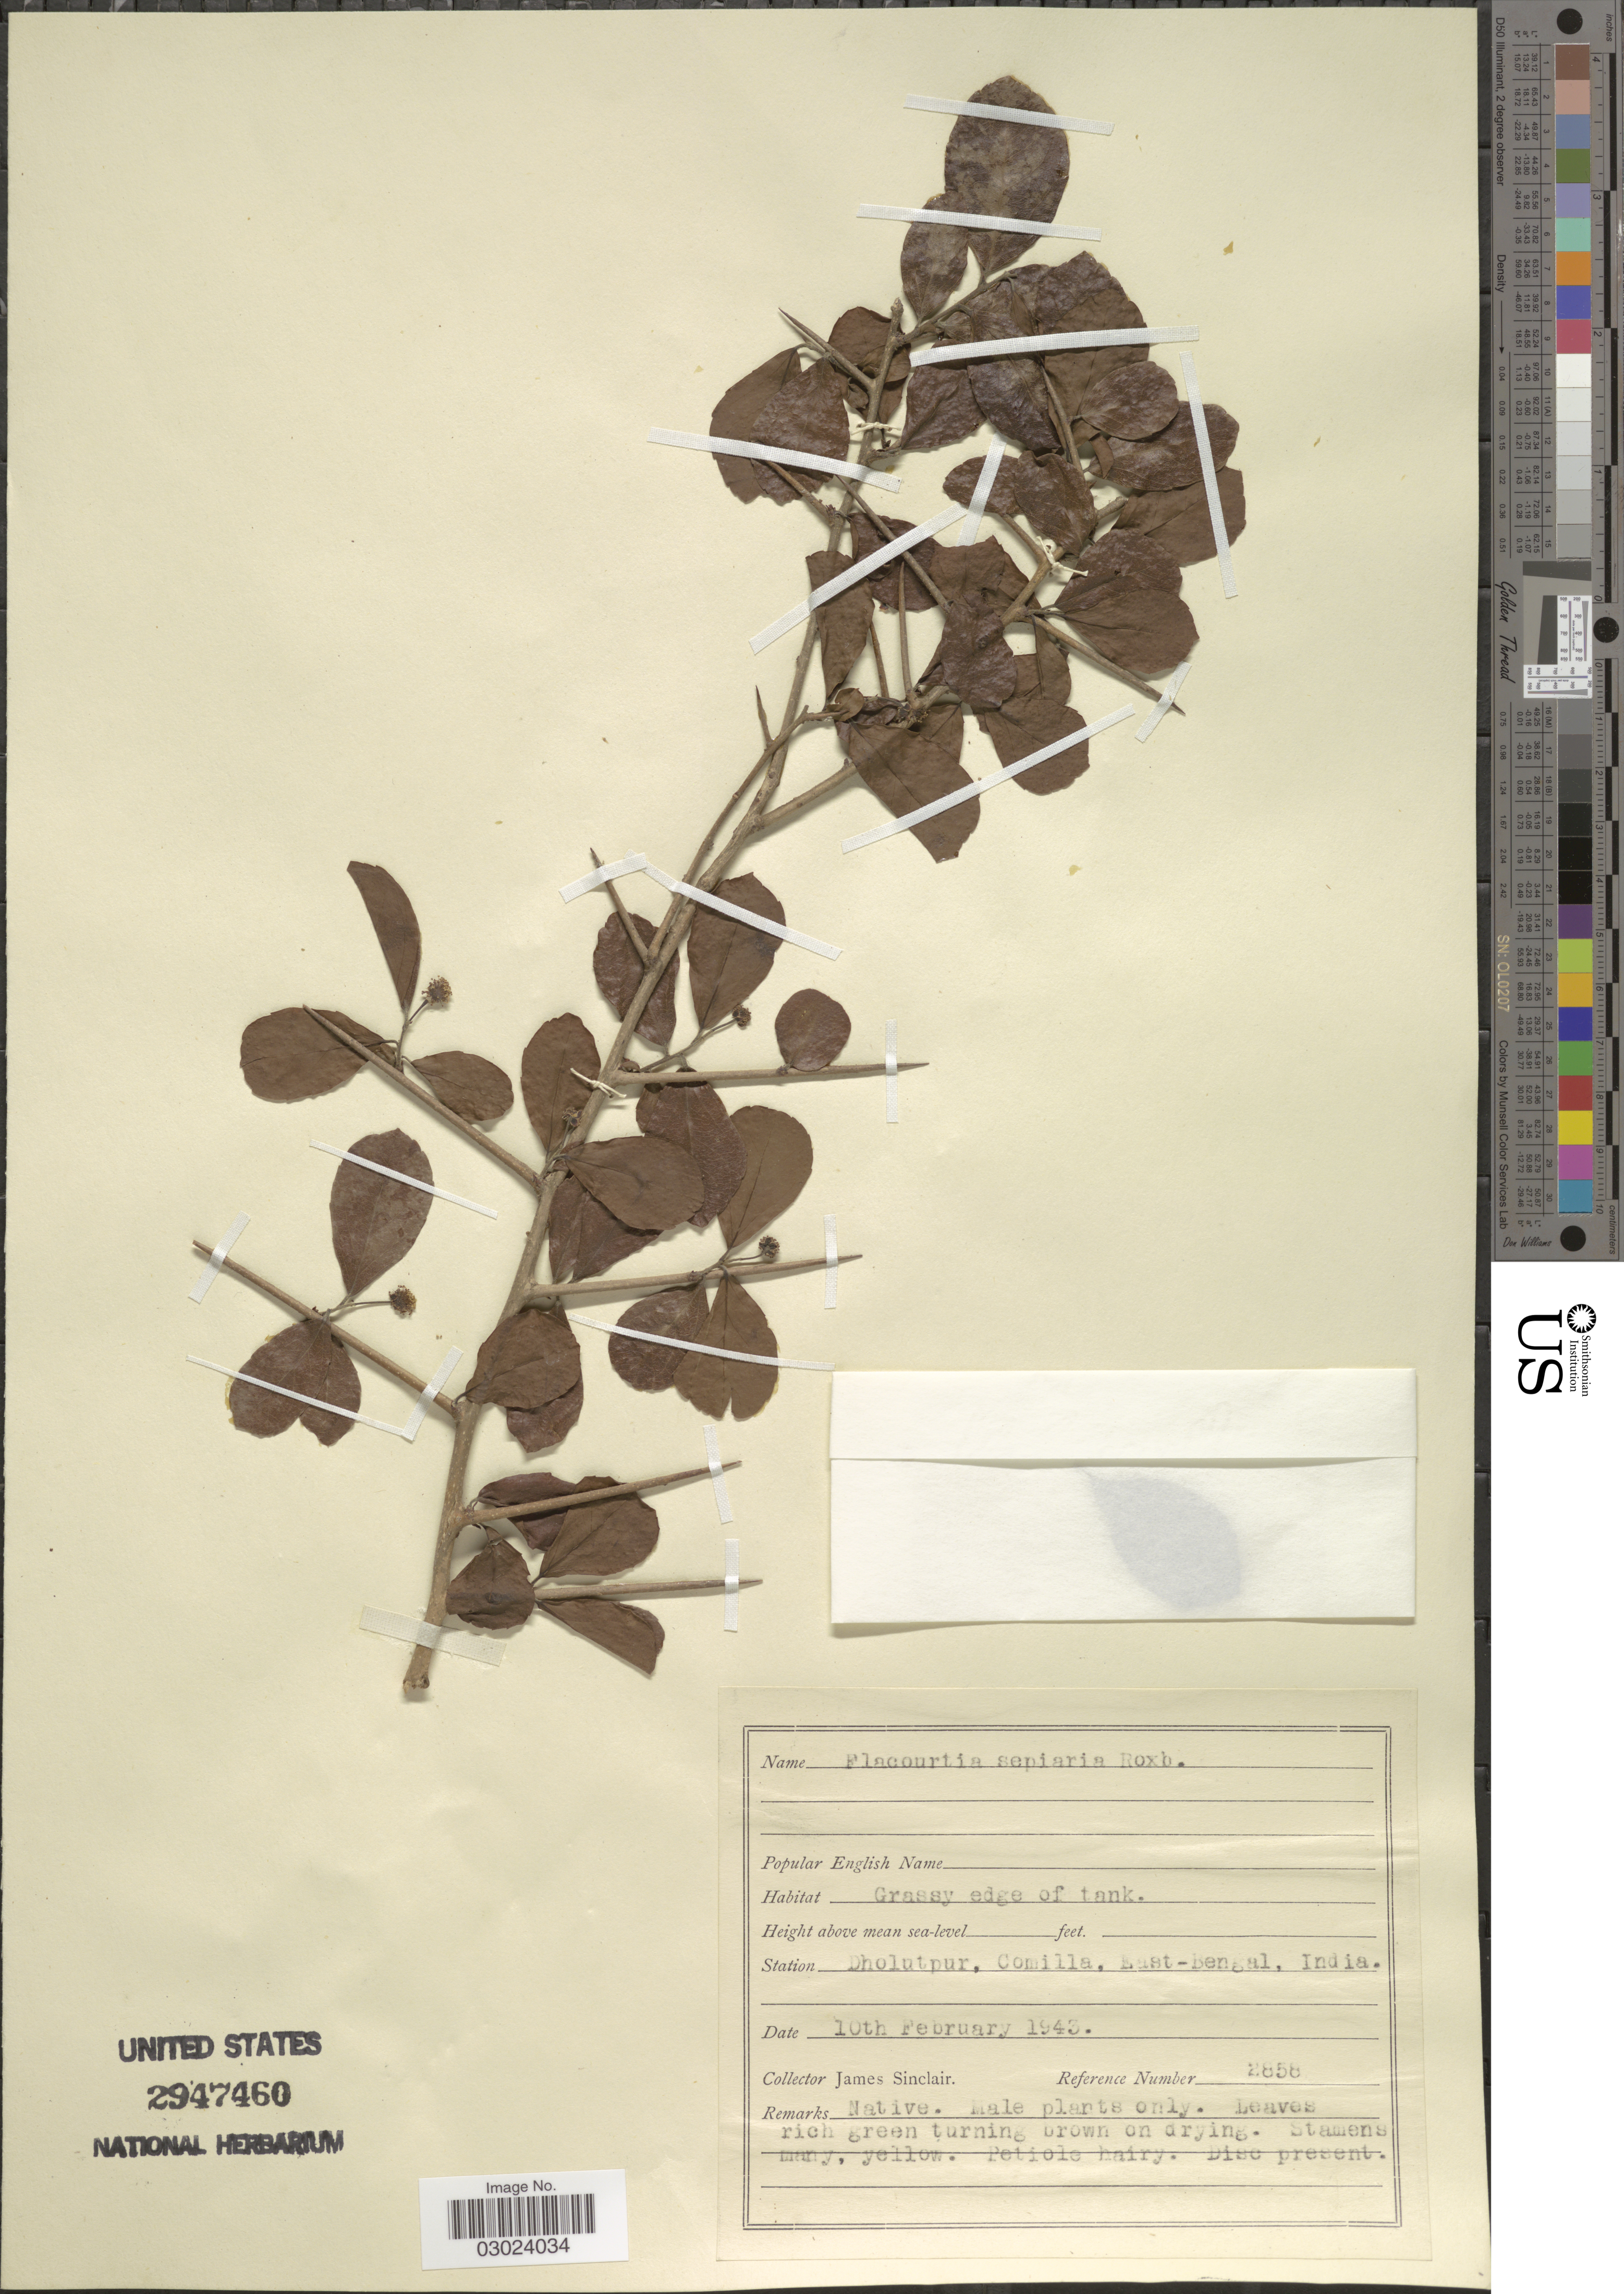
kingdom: Plantae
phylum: Tracheophyta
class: Magnoliopsida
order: Malpighiales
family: Salicaceae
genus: Flacourtia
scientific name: Flacourtia sepiaria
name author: Roxb.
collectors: J. Sinclair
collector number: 2858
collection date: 1943-02-10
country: Bangladesh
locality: Station Dholutpur, Comilla. East-Bengal.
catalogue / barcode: US 2947460